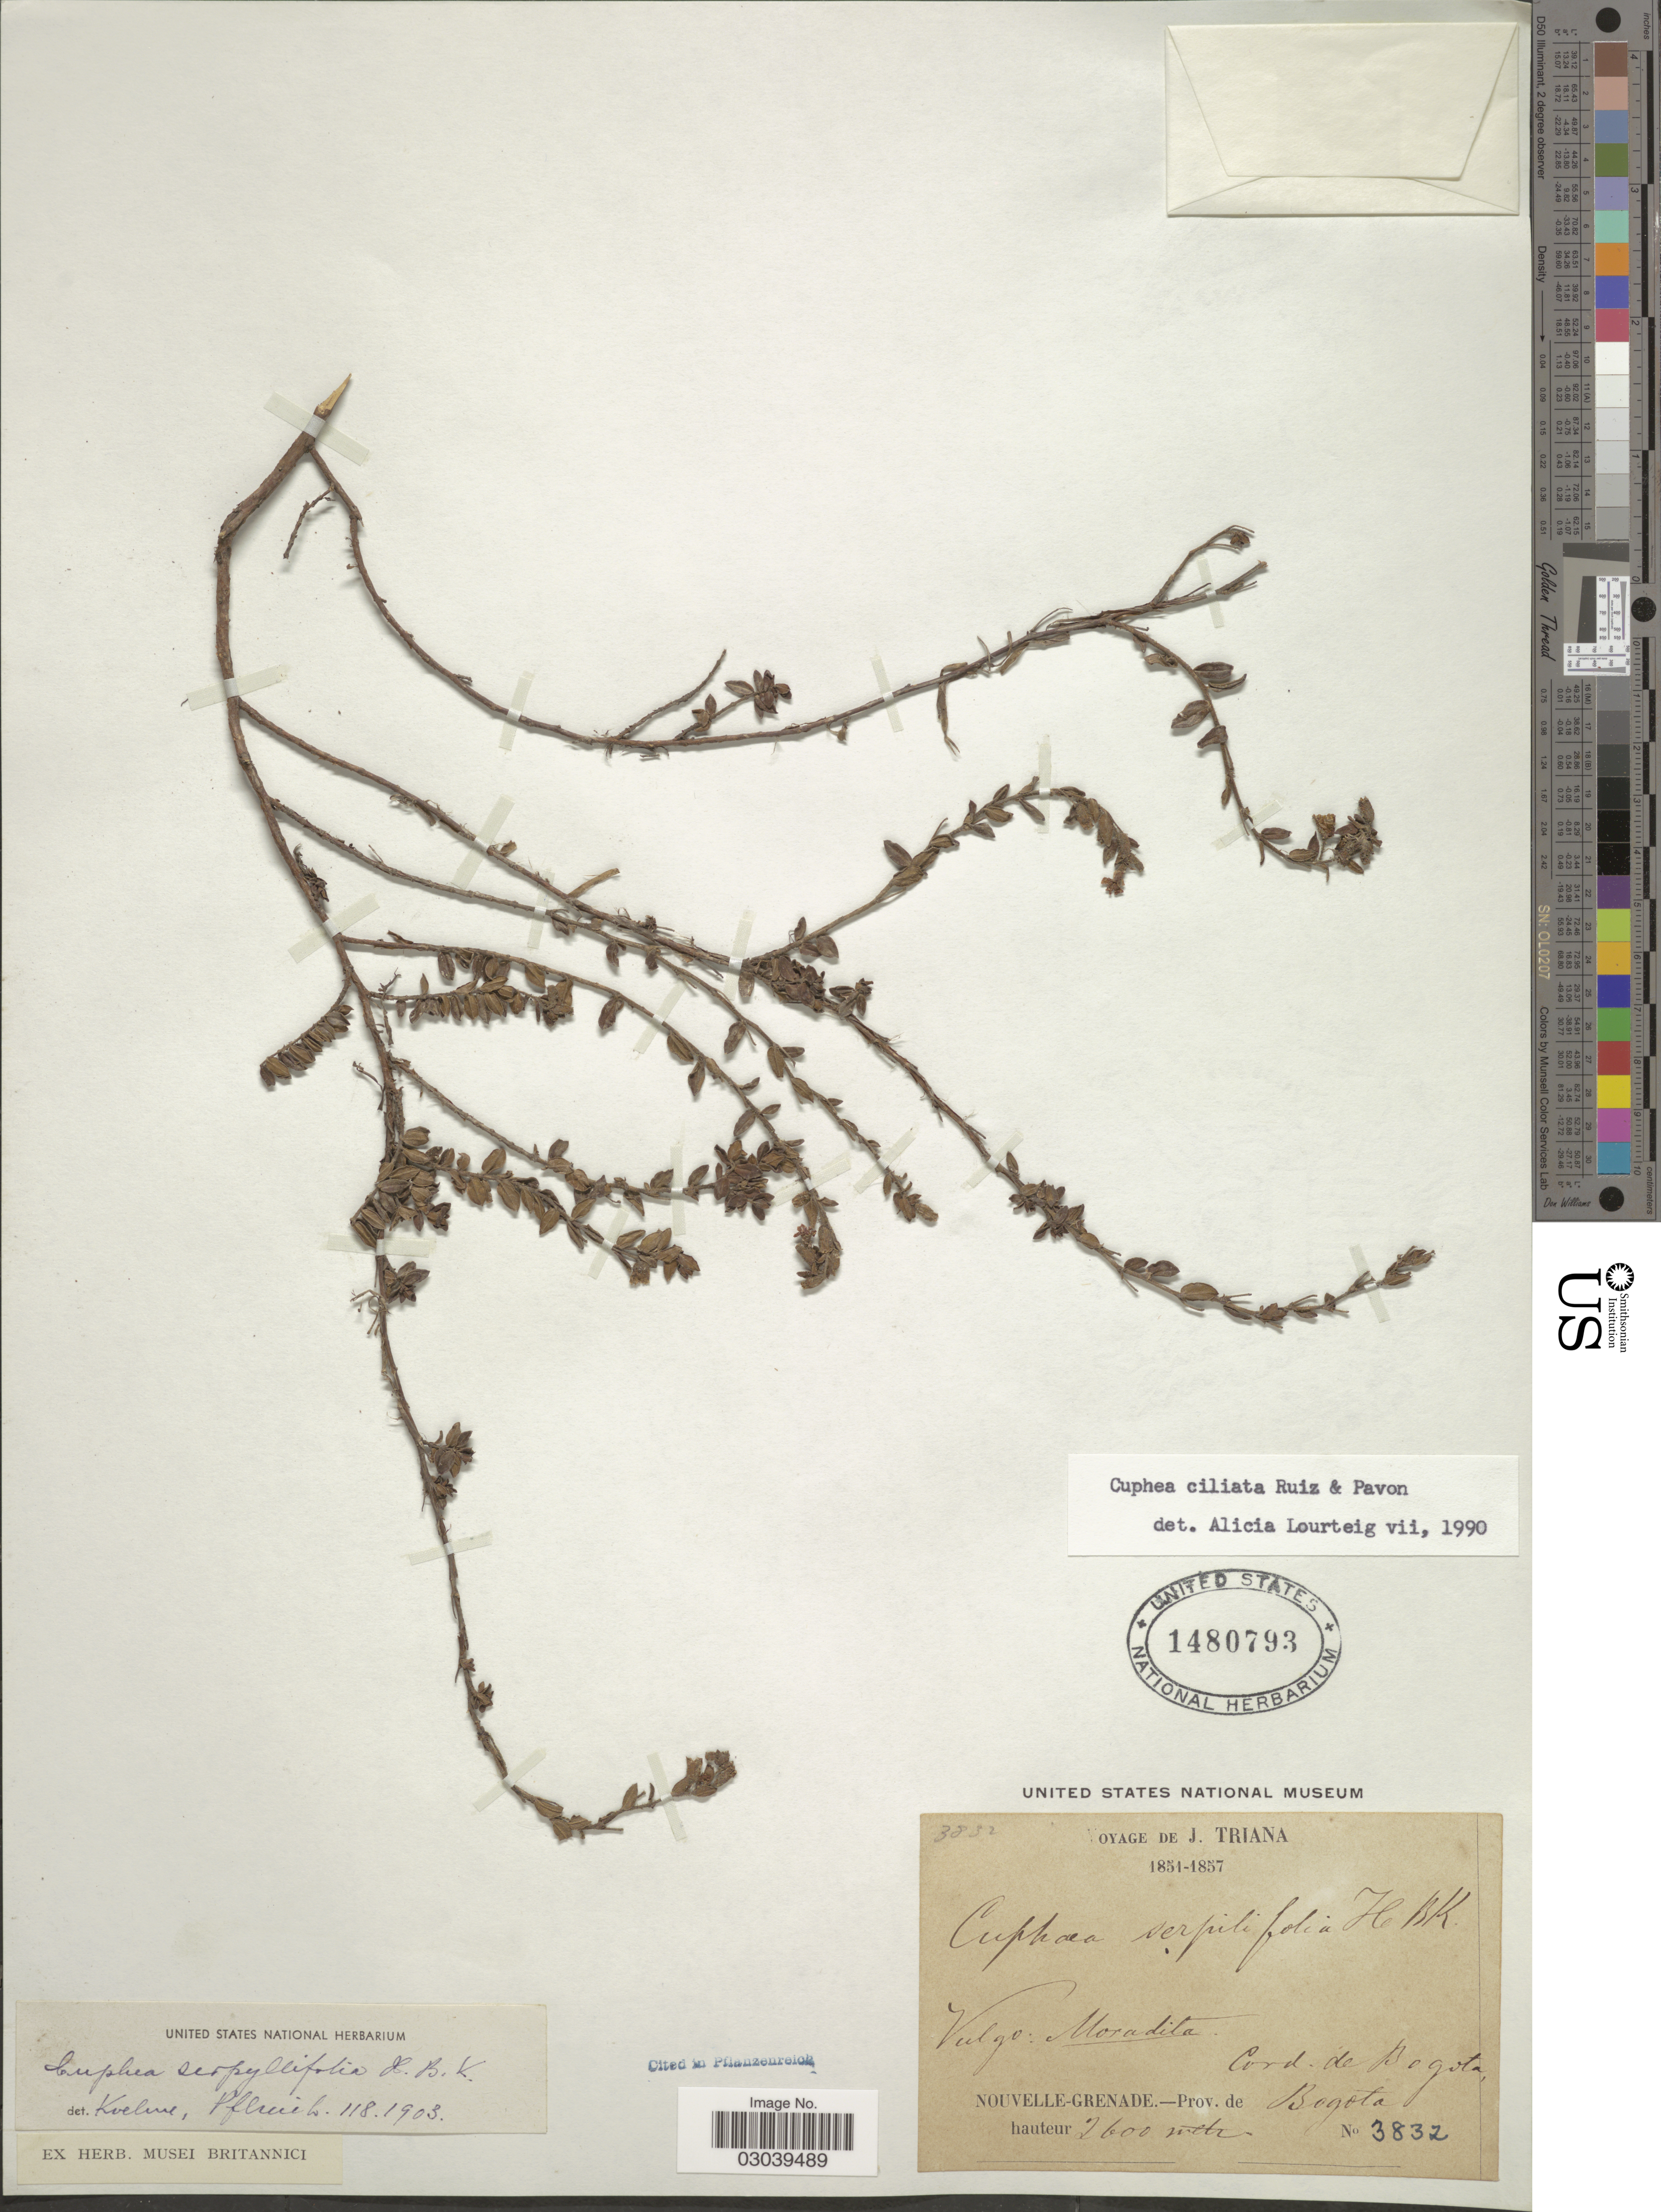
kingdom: Plantae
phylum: Tracheophyta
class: Magnoliopsida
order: Myrtales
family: Lythraceae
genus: Cuphea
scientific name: Cuphea ciliata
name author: Ruiz & Pav.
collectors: J. Triana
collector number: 3832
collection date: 1851/1857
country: Colombia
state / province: Bogota D.C.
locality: Cord. de Bogota. Nouvelle-Grenade.-Prov. de Bogota.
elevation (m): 2600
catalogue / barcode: US 1480793